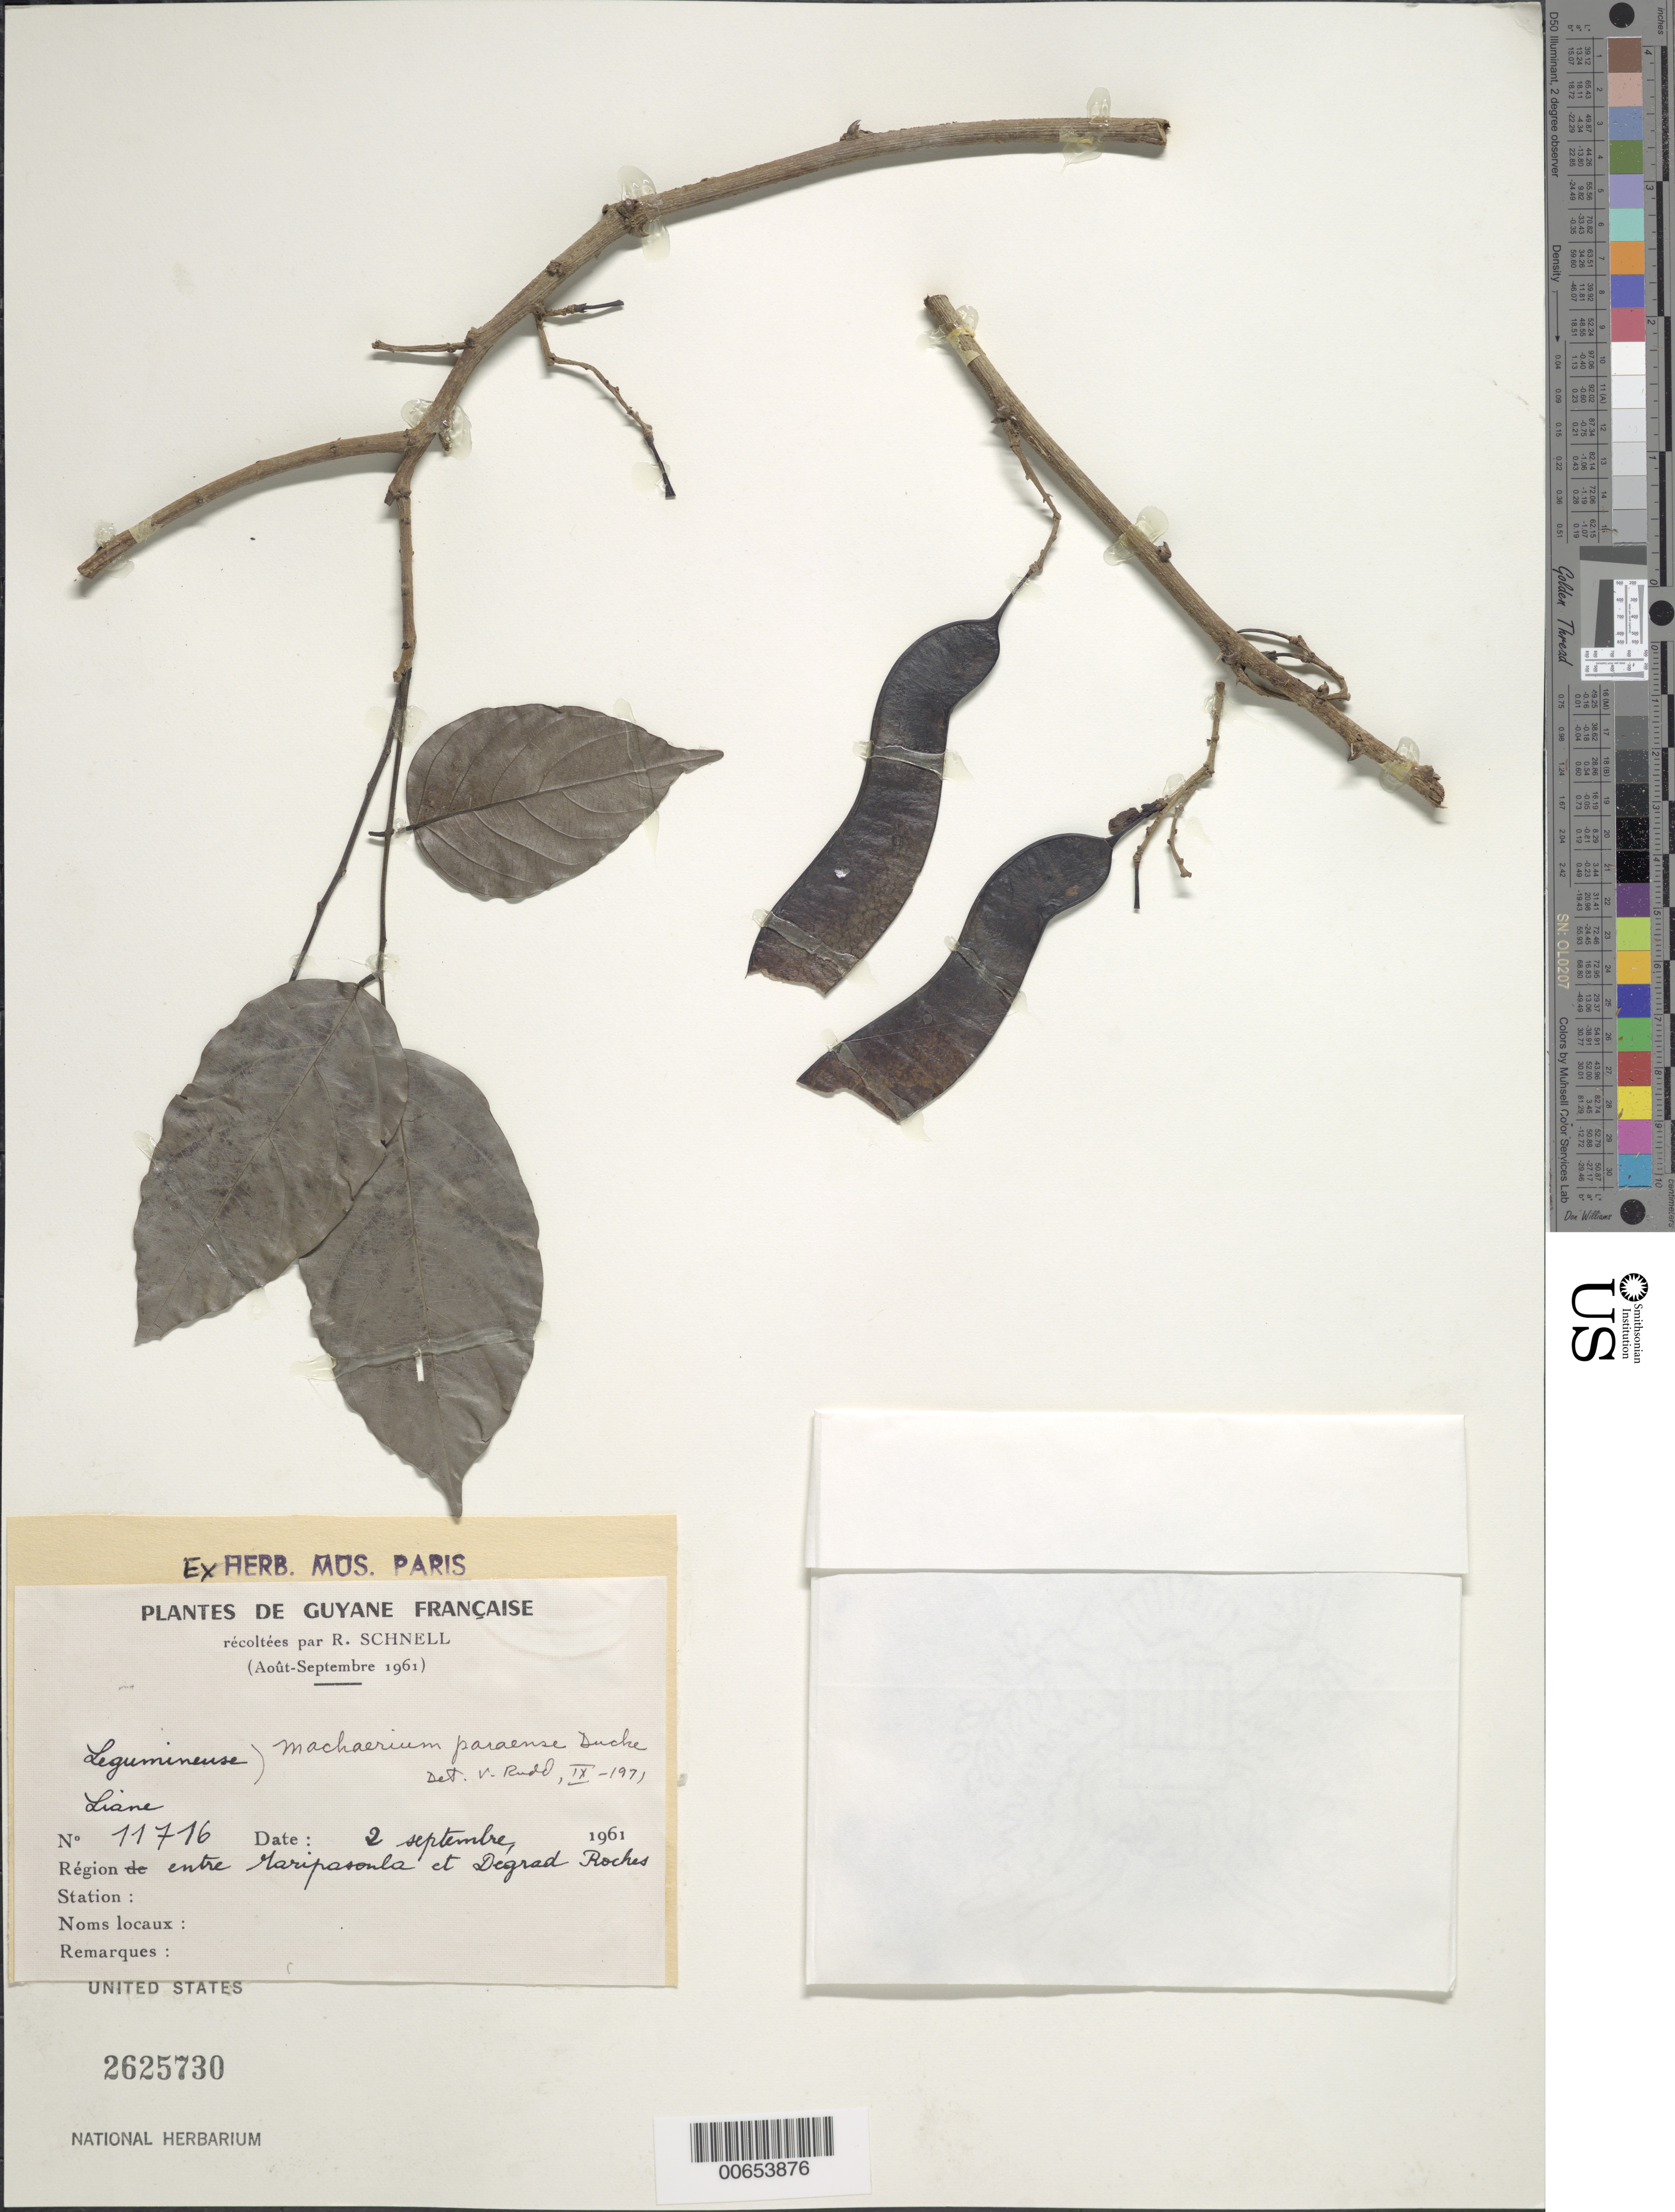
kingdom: Plantae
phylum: Tracheophyta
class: Magnoliopsida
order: Fabales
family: Fabaceae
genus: Machaerium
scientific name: Machaerium paraense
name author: Ducke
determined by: Rudd, V. E.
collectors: R. A. Schnell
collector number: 11716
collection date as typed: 2-Sep-61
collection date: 1961-09-02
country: French Guiana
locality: Maripasoula, to Degrad Roches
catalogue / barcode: US 2625730